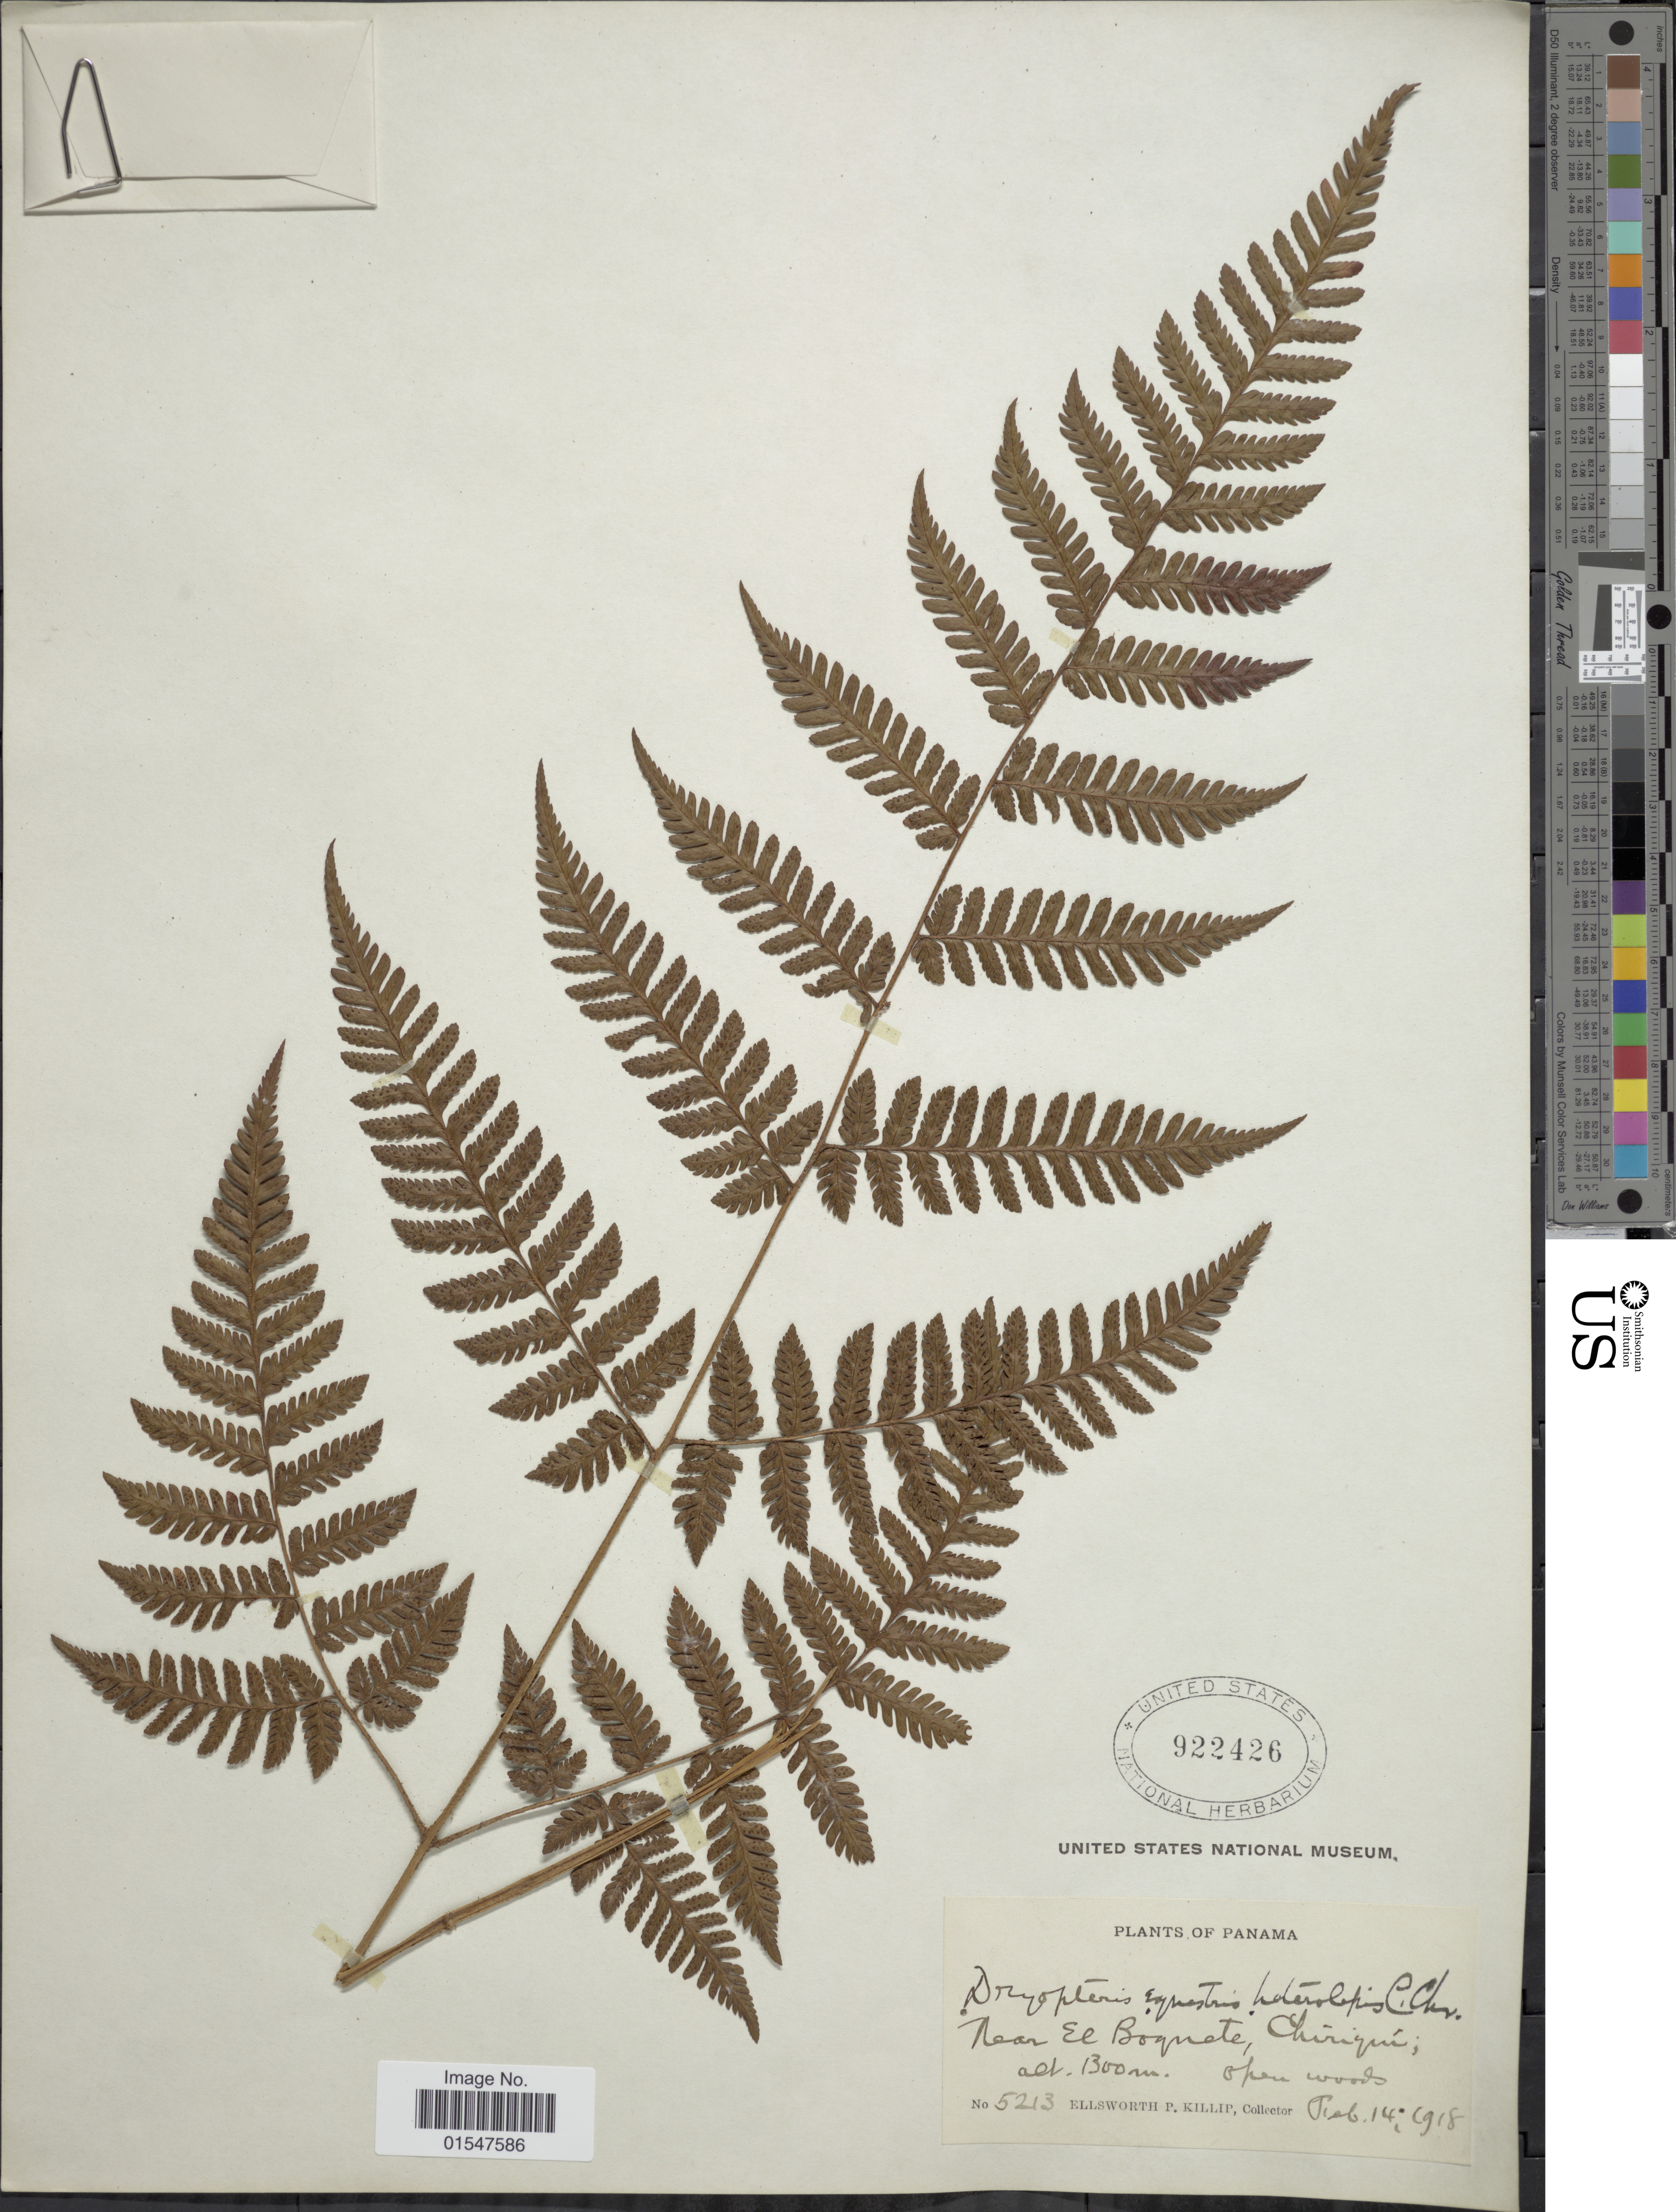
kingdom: Plantae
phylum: Tracheophyta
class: Polypodiopsida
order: Polypodiales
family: Dryopteridaceae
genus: Ctenitis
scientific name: Ctenitis equestris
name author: (Kunze) Ching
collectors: E. P. Killip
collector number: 5213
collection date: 1918-02-14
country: Panama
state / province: Chiriqui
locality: Near El Boquete, Chiriqui.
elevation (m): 1300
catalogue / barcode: US 922426